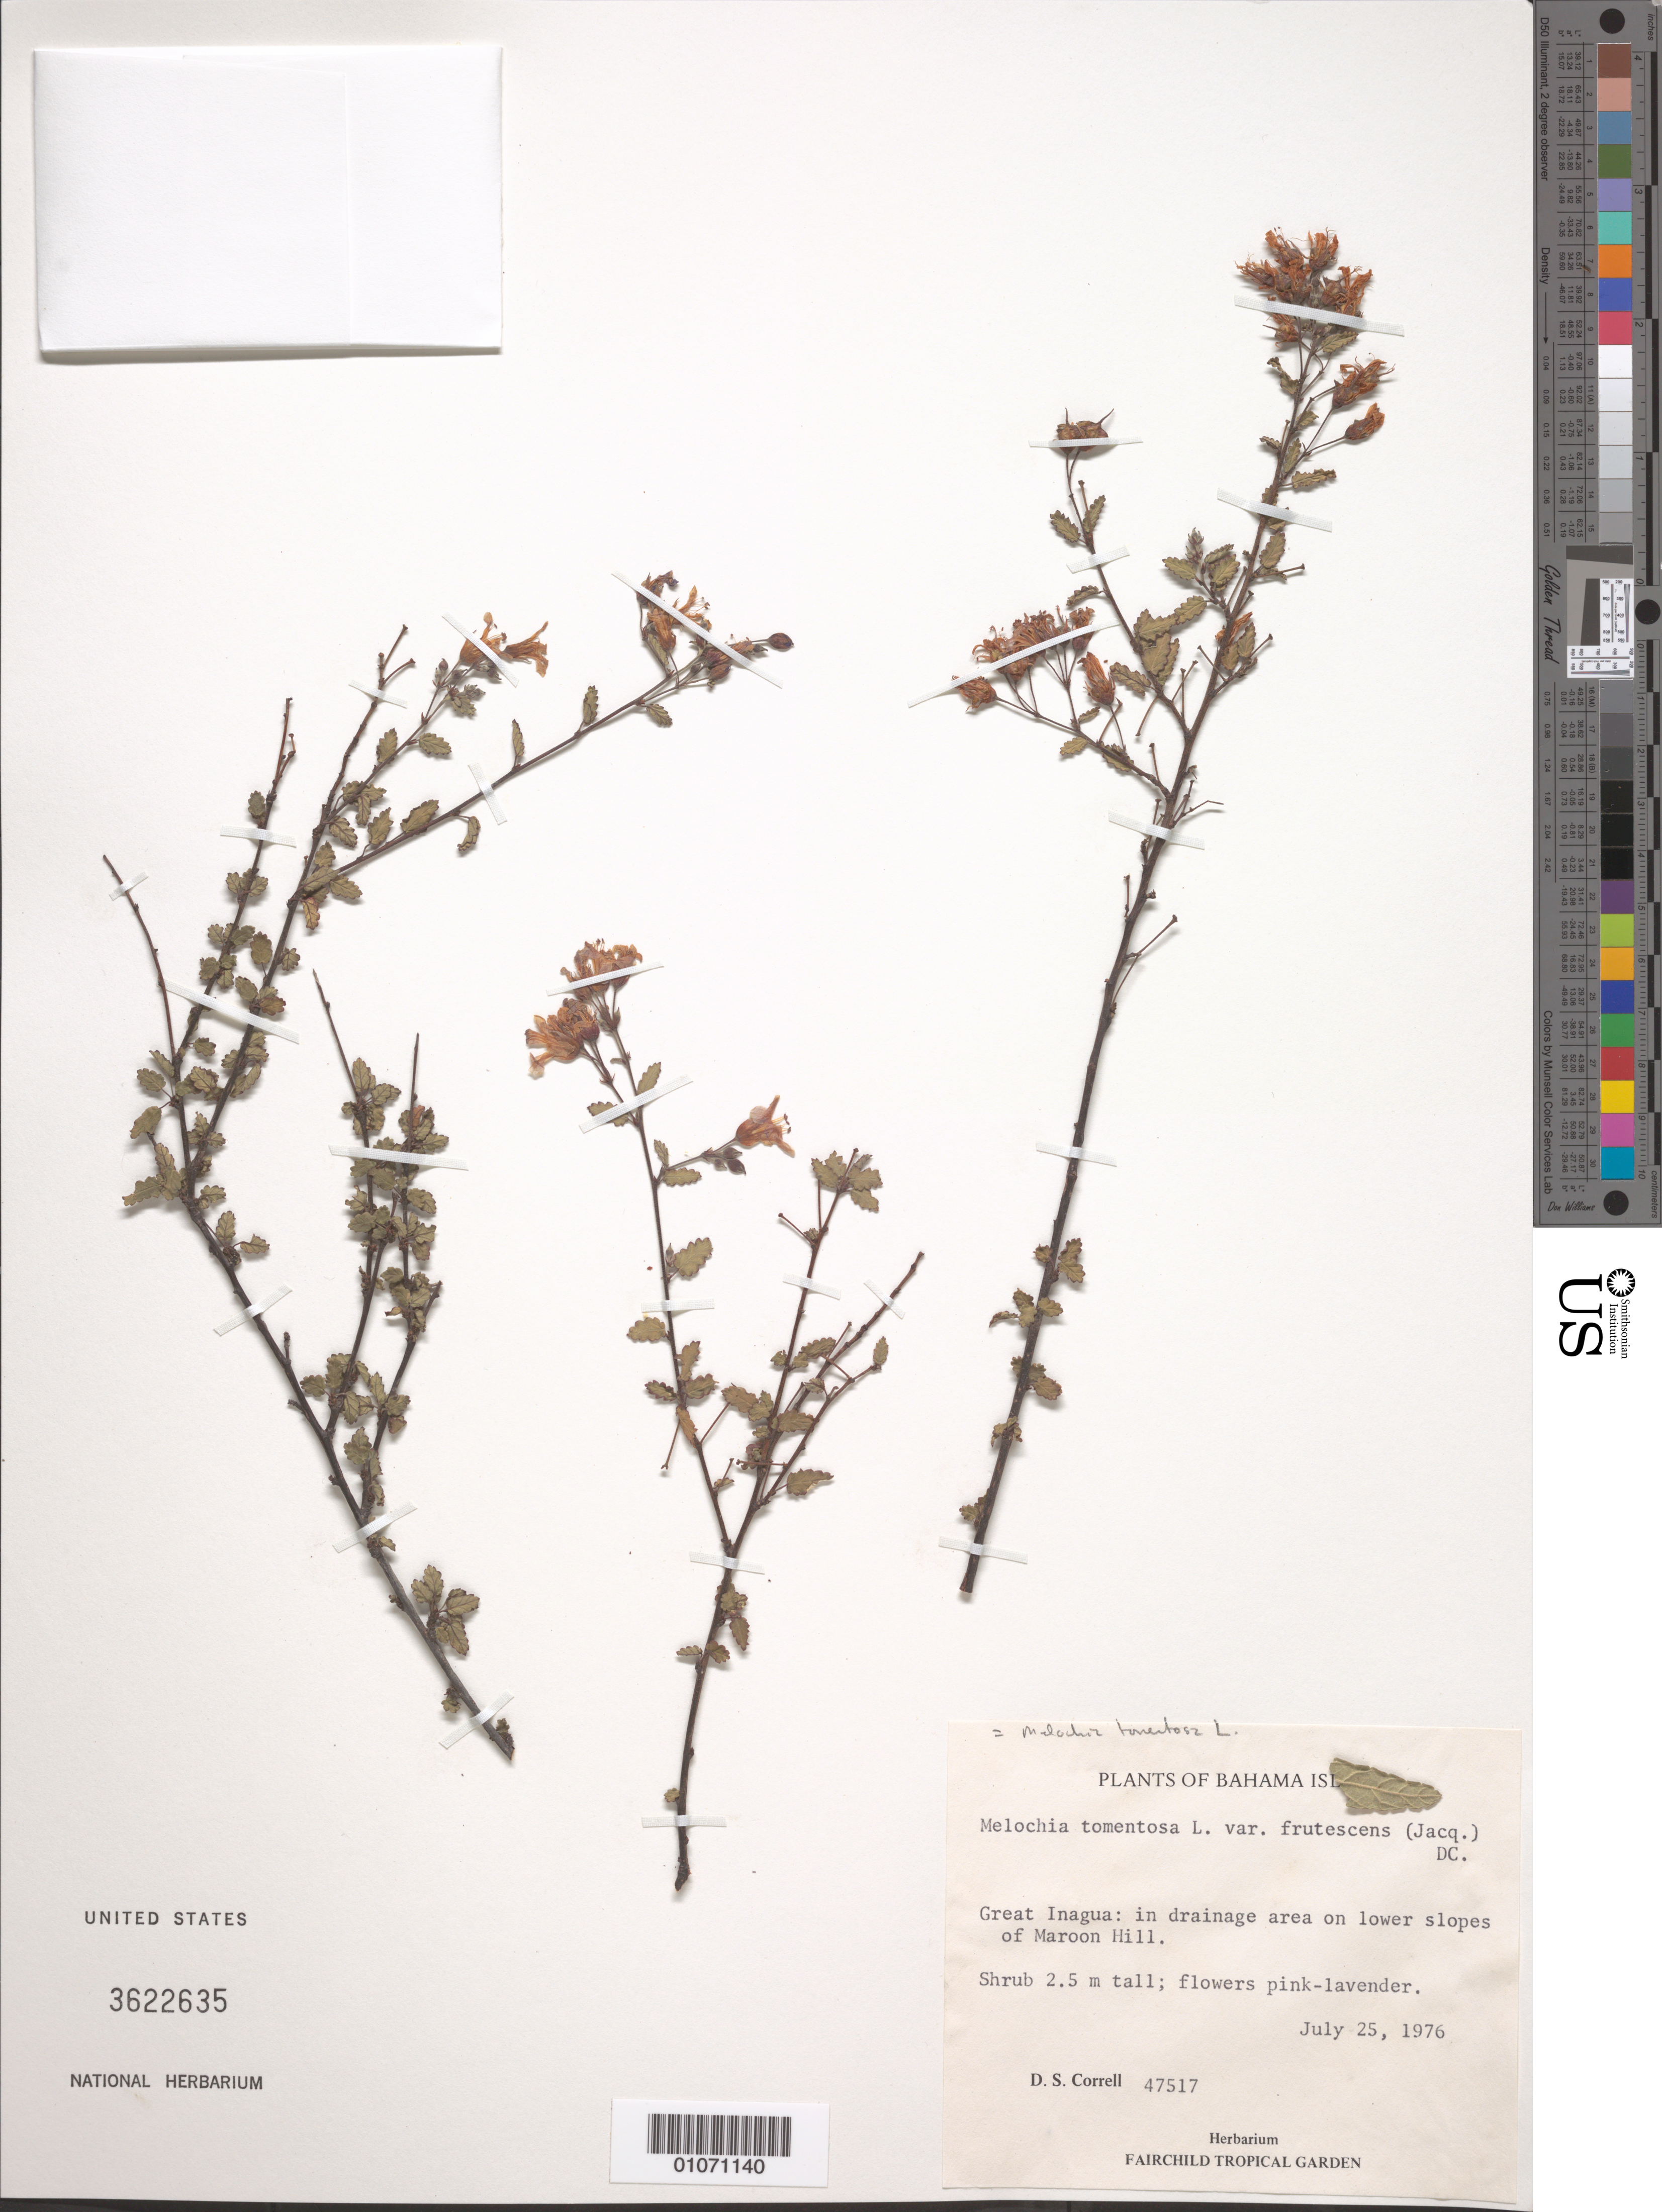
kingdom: Plantae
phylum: Tracheophyta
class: Magnoliopsida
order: Malvales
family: Malvaceae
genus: Melochia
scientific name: Melochia tomentosa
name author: L.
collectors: D. S. Correll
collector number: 47517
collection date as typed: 25 Jul 1976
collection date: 1976-07-25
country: Bahamas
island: Great Inagua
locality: Maroon Hill, lower slopes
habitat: In drainage area on lower slopes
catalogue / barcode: US 3622635